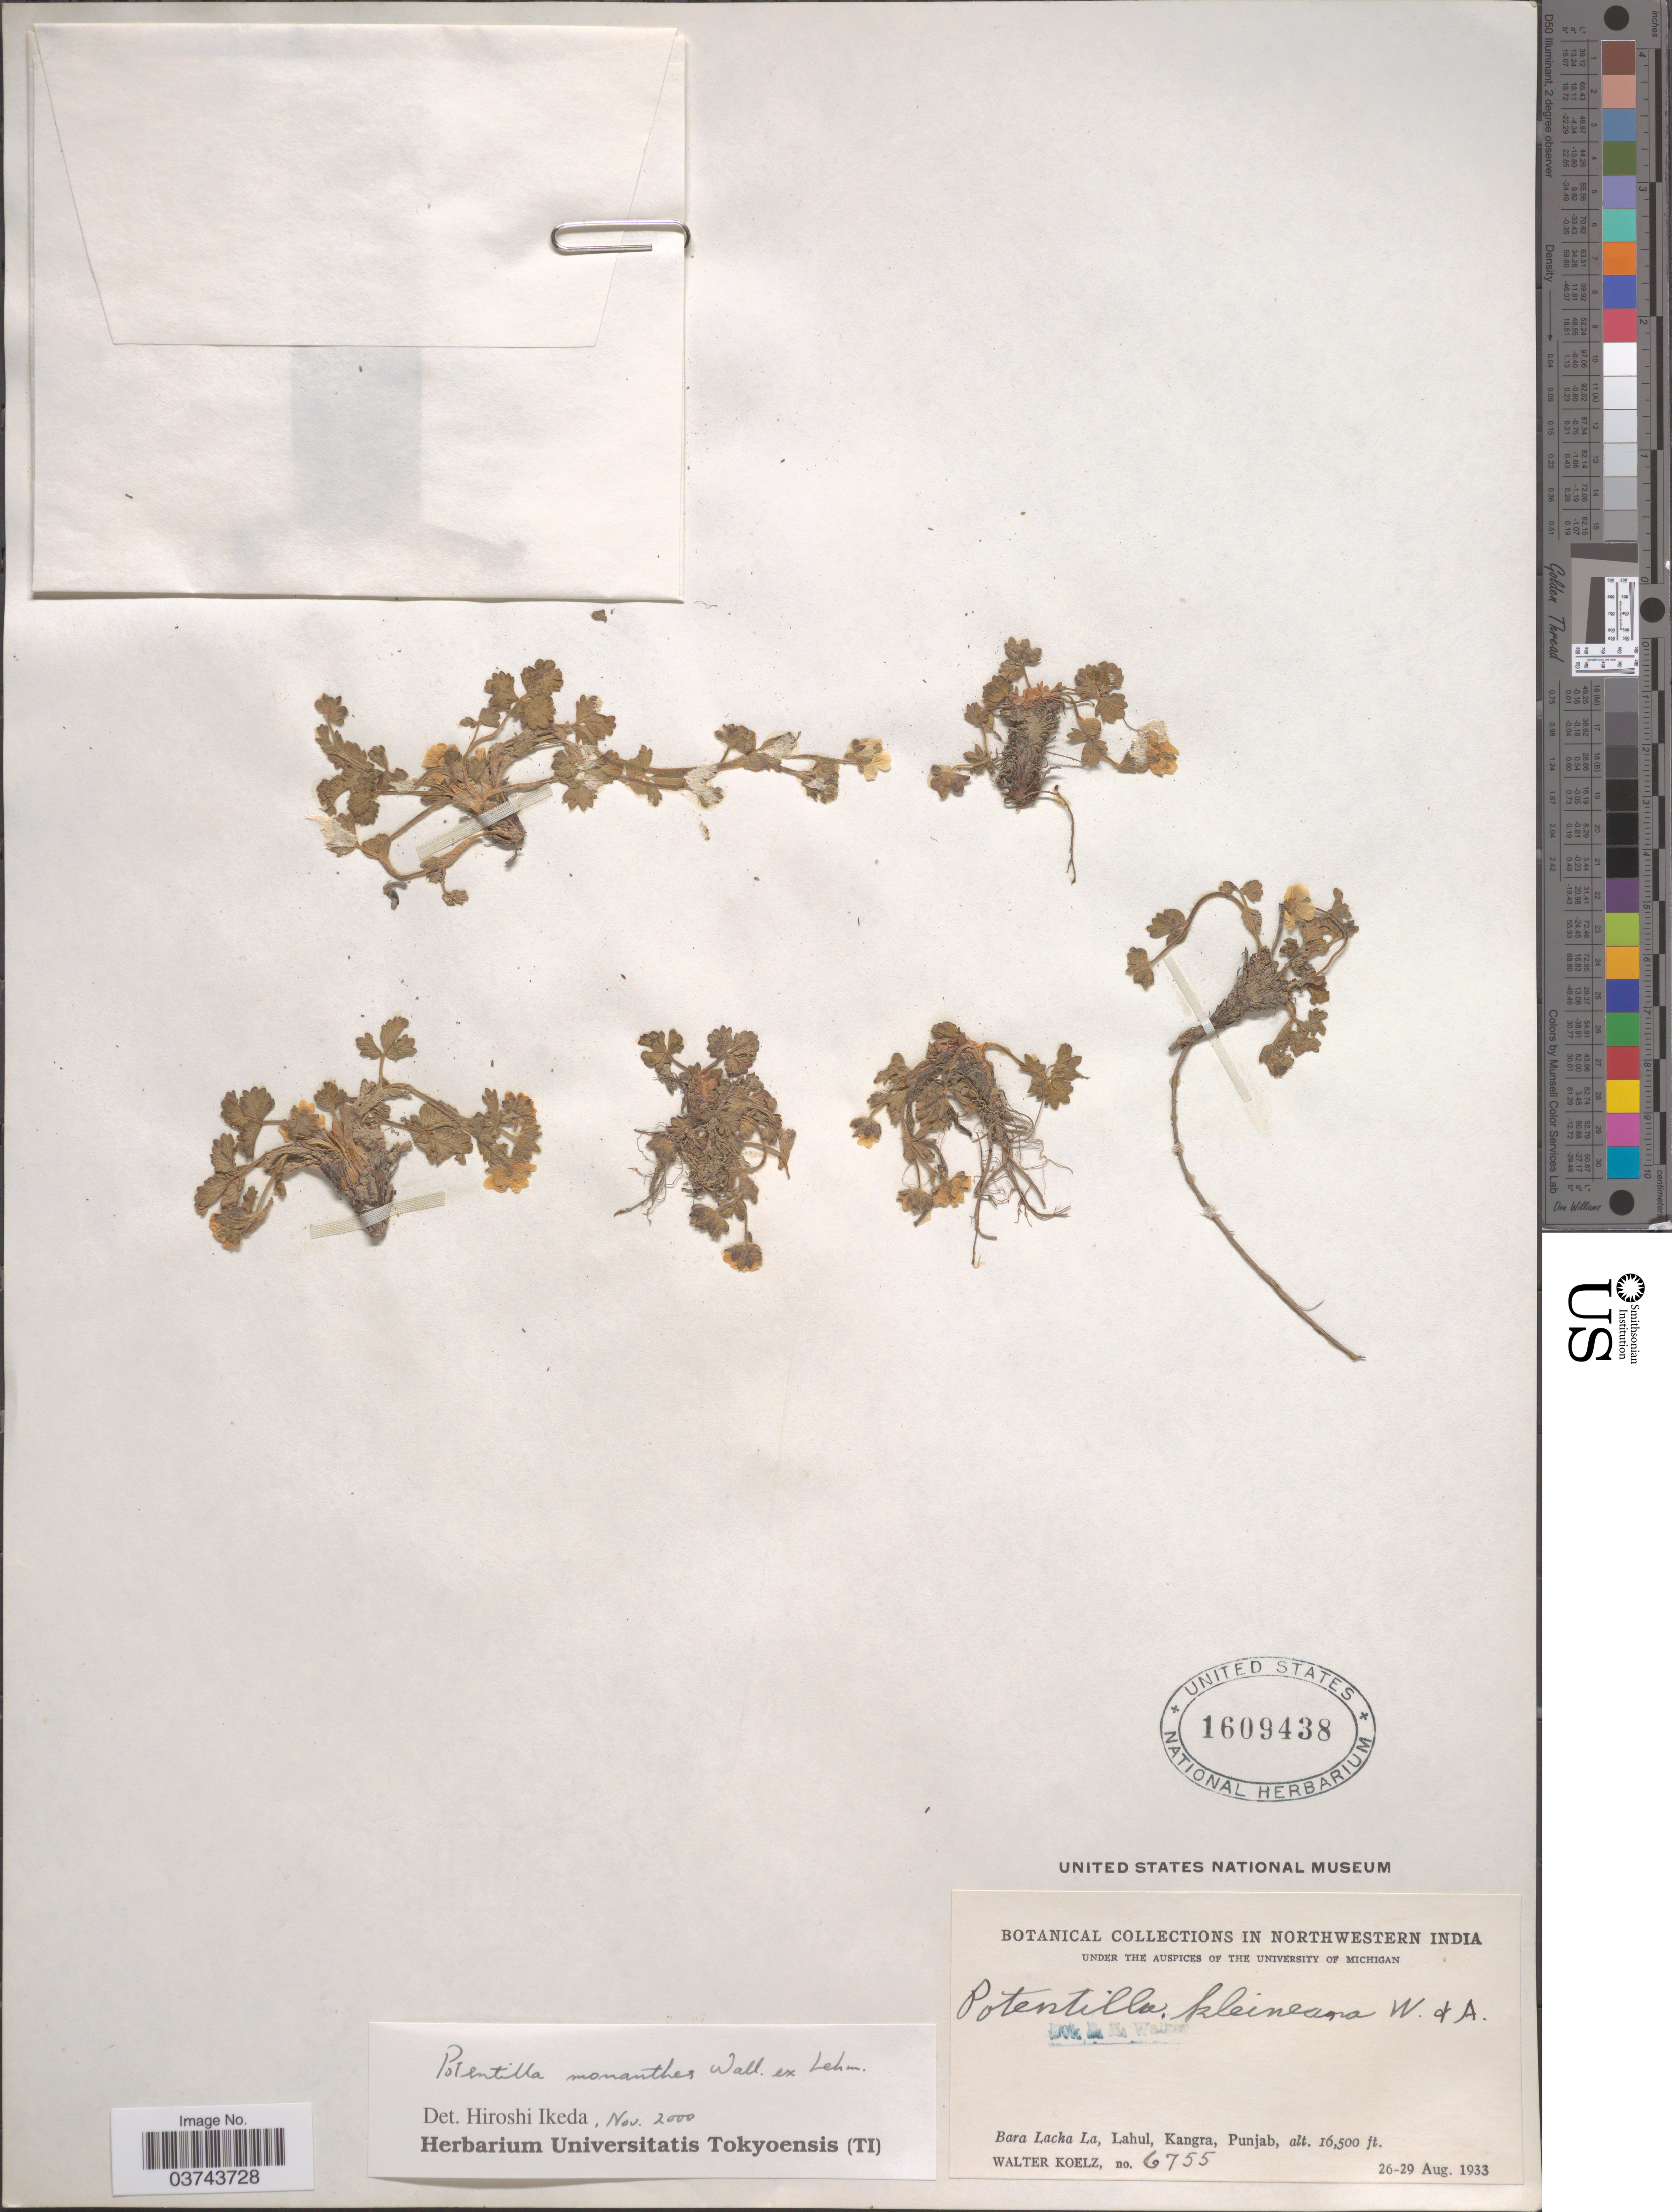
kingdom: Plantae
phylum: Tracheophyta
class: Magnoliopsida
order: Rosales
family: Rosaceae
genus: Potentilla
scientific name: Potentilla monanthes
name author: Lindl.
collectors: W. N. Koelz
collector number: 6755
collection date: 1933-08-26/1933-08-29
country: India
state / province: Punjab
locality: Northwestern India. Bara Lacha La, Lahul, Kangra.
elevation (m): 5029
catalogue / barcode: US 1609438